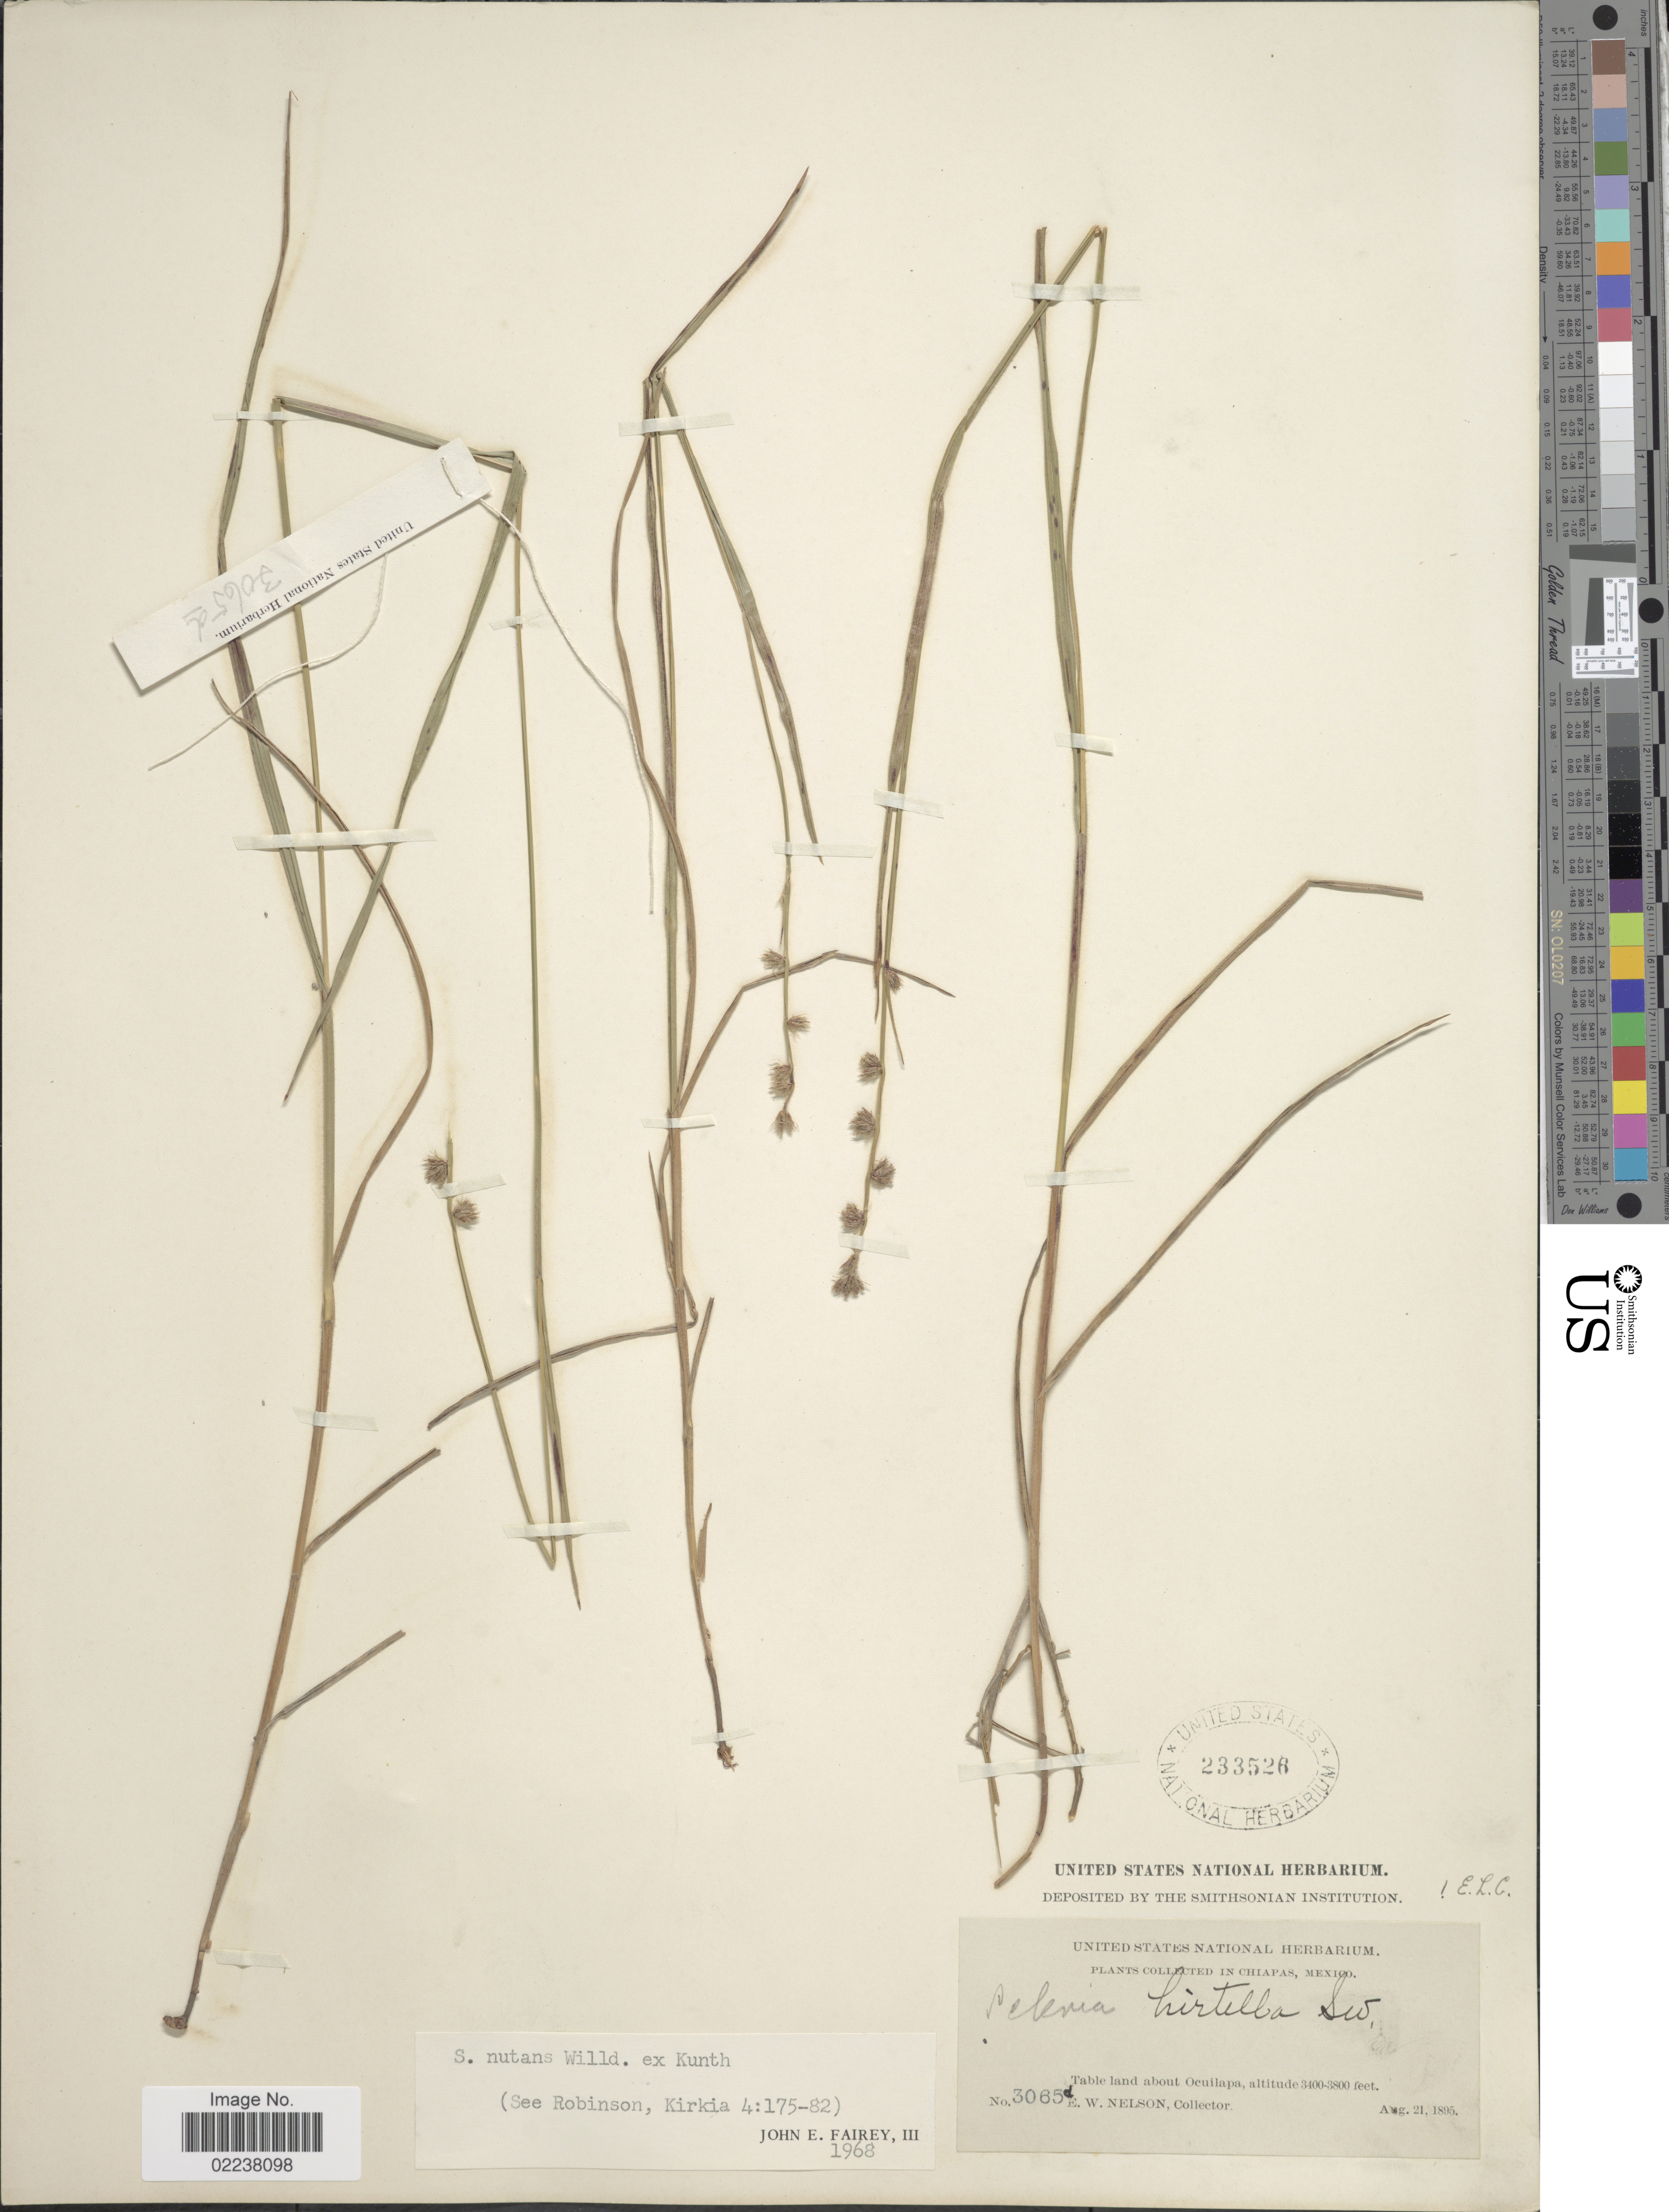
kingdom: Plantae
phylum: Tracheophyta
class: Liliopsida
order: Poales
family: Cyperaceae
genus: Scleria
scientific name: Scleria distans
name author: Poir.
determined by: Strong, Mark T., (BOT), Smithsonian Institution - National Museum of Natural History (UNITED STATES)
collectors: E. W. Nelson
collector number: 3065d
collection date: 1895-08-21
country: Mexico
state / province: Chiapas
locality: Table land about Ocuilapa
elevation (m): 1036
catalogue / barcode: US 233526